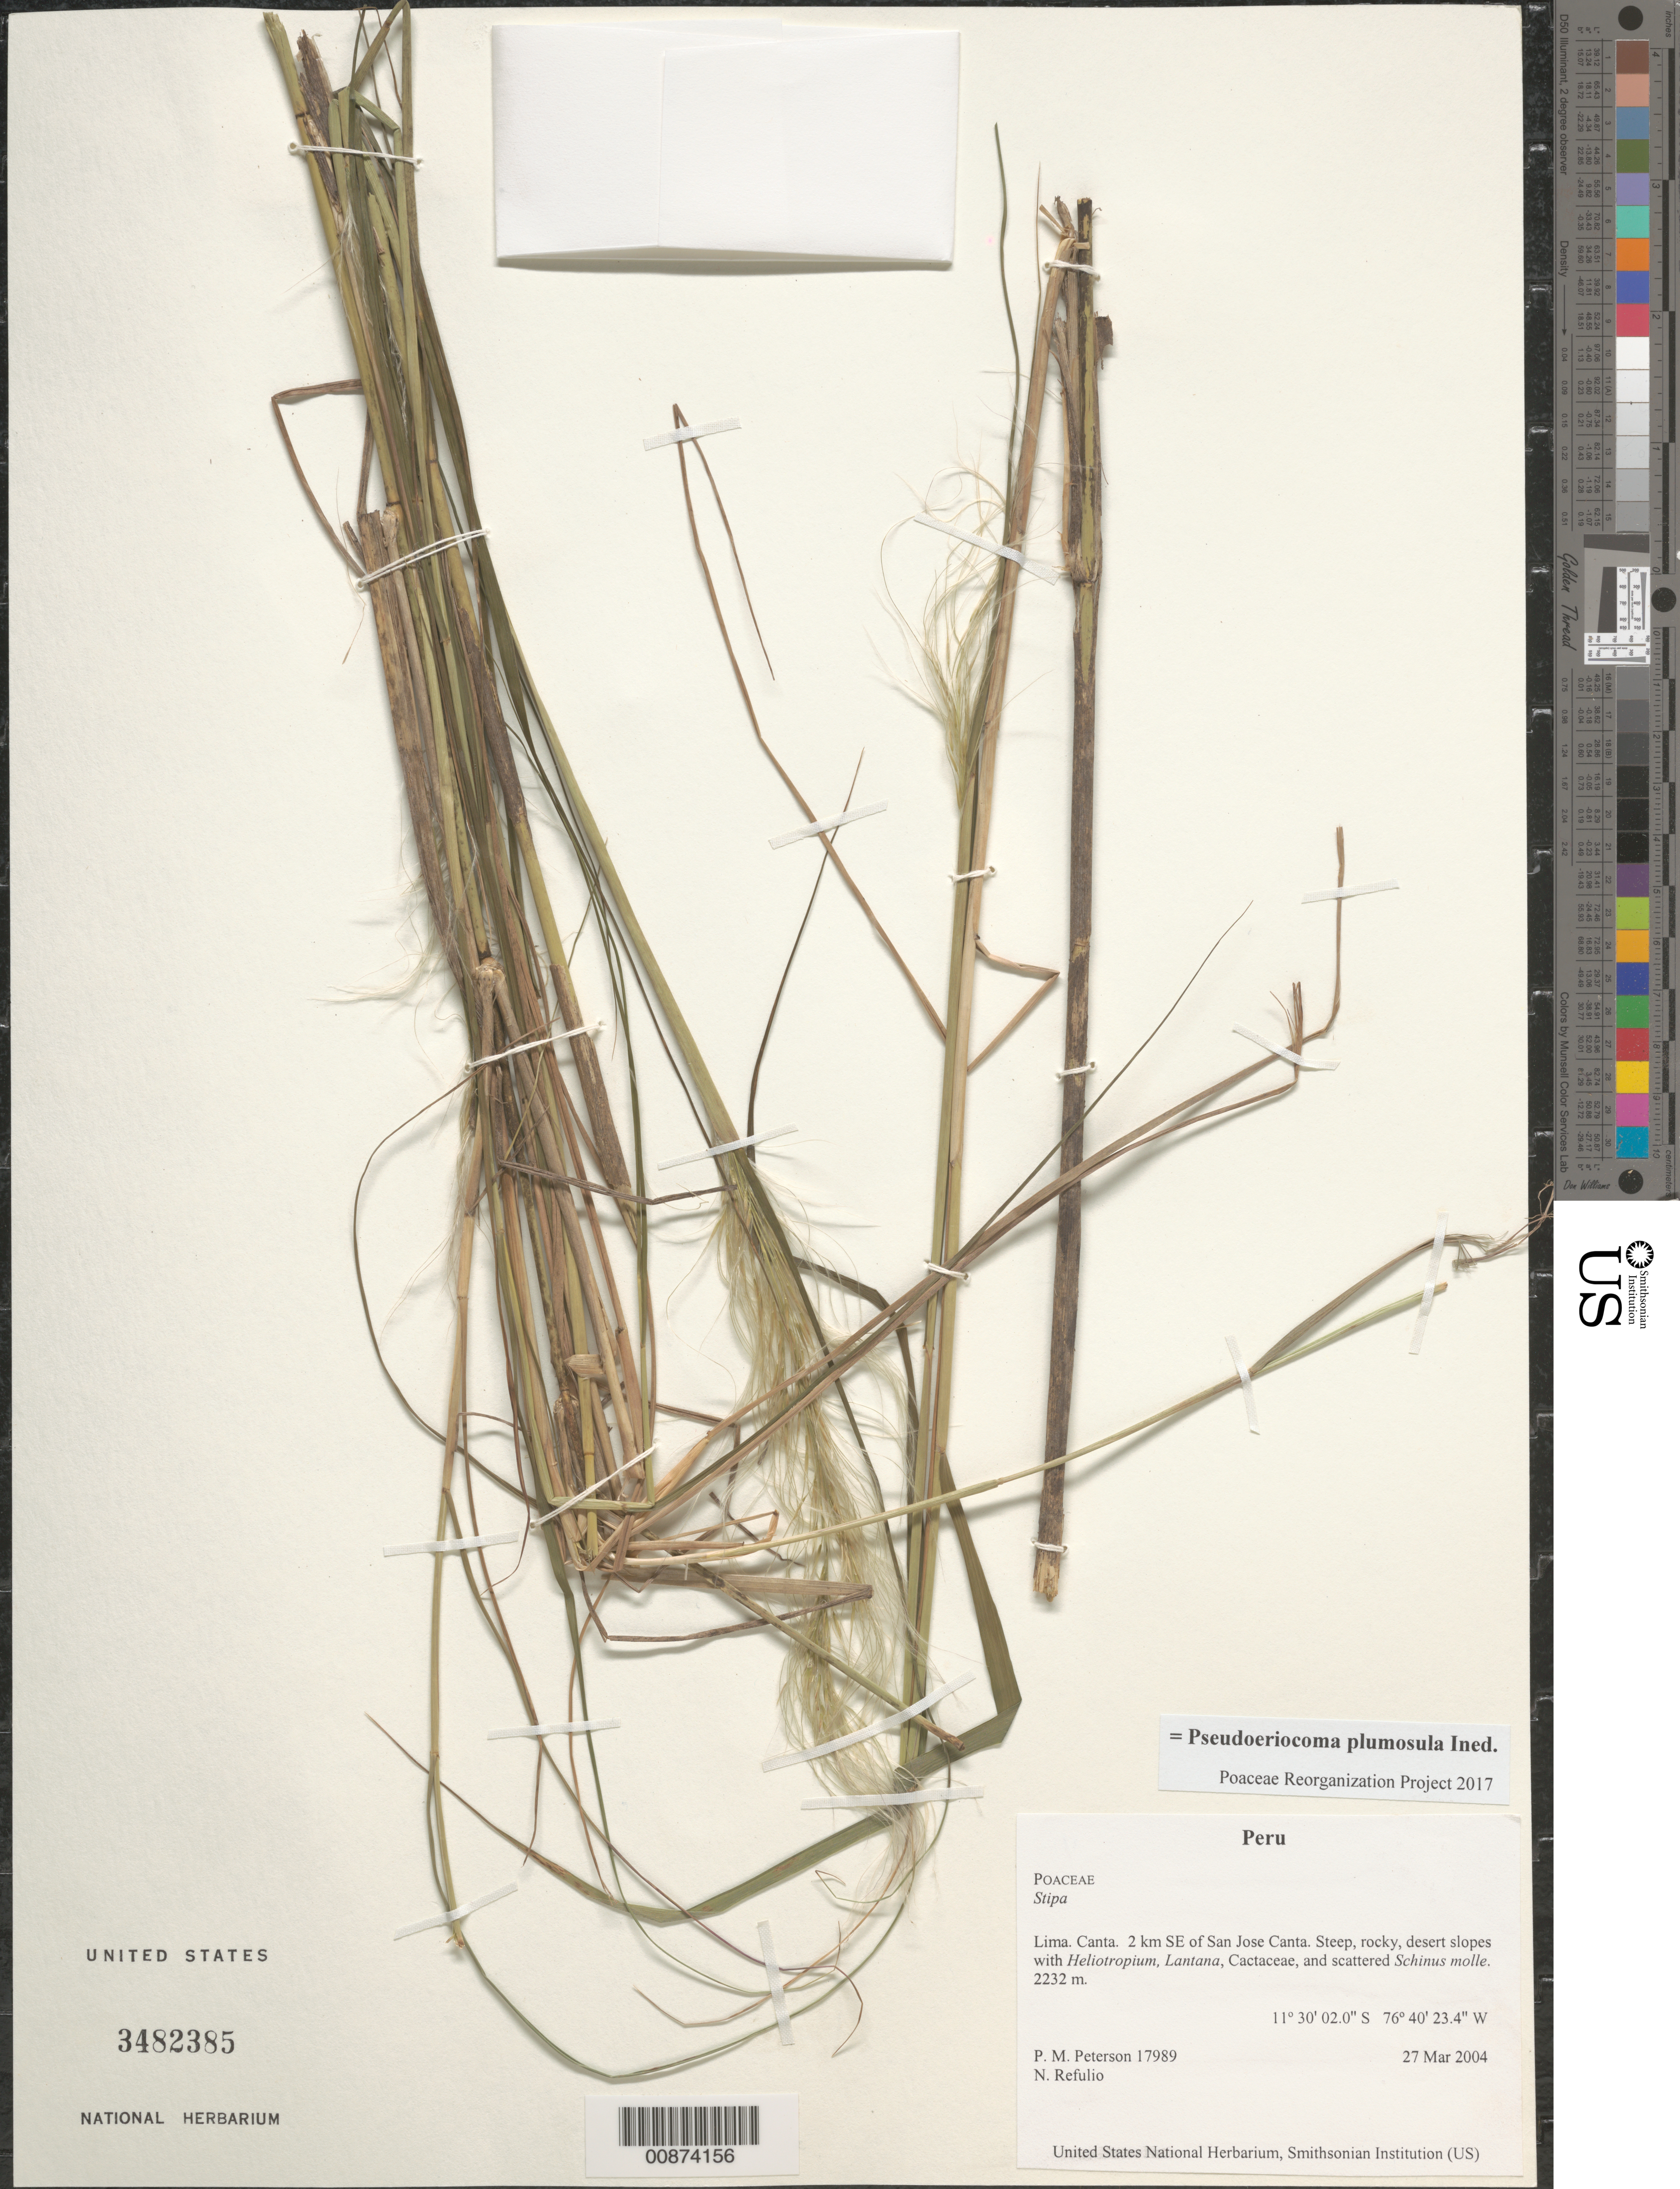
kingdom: Plantae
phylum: Tracheophyta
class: Liliopsida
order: Poales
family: Poaceae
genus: Pseudoeriocoma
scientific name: Pseudoeriocoma plumosula ined.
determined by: Poaceae Reorganization Project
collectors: P. M. Peterson & N. Refulio-Rodríguez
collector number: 17989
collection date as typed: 27 Mar 2004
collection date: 2004-03-27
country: Peru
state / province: Lima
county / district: Canta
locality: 2 km SE of San Jose Canta. Steep, rocky, desert slopes with Heliotropium, Lantana, Cactaceae, and scattered Schinus molle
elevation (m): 2232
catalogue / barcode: US 3482385